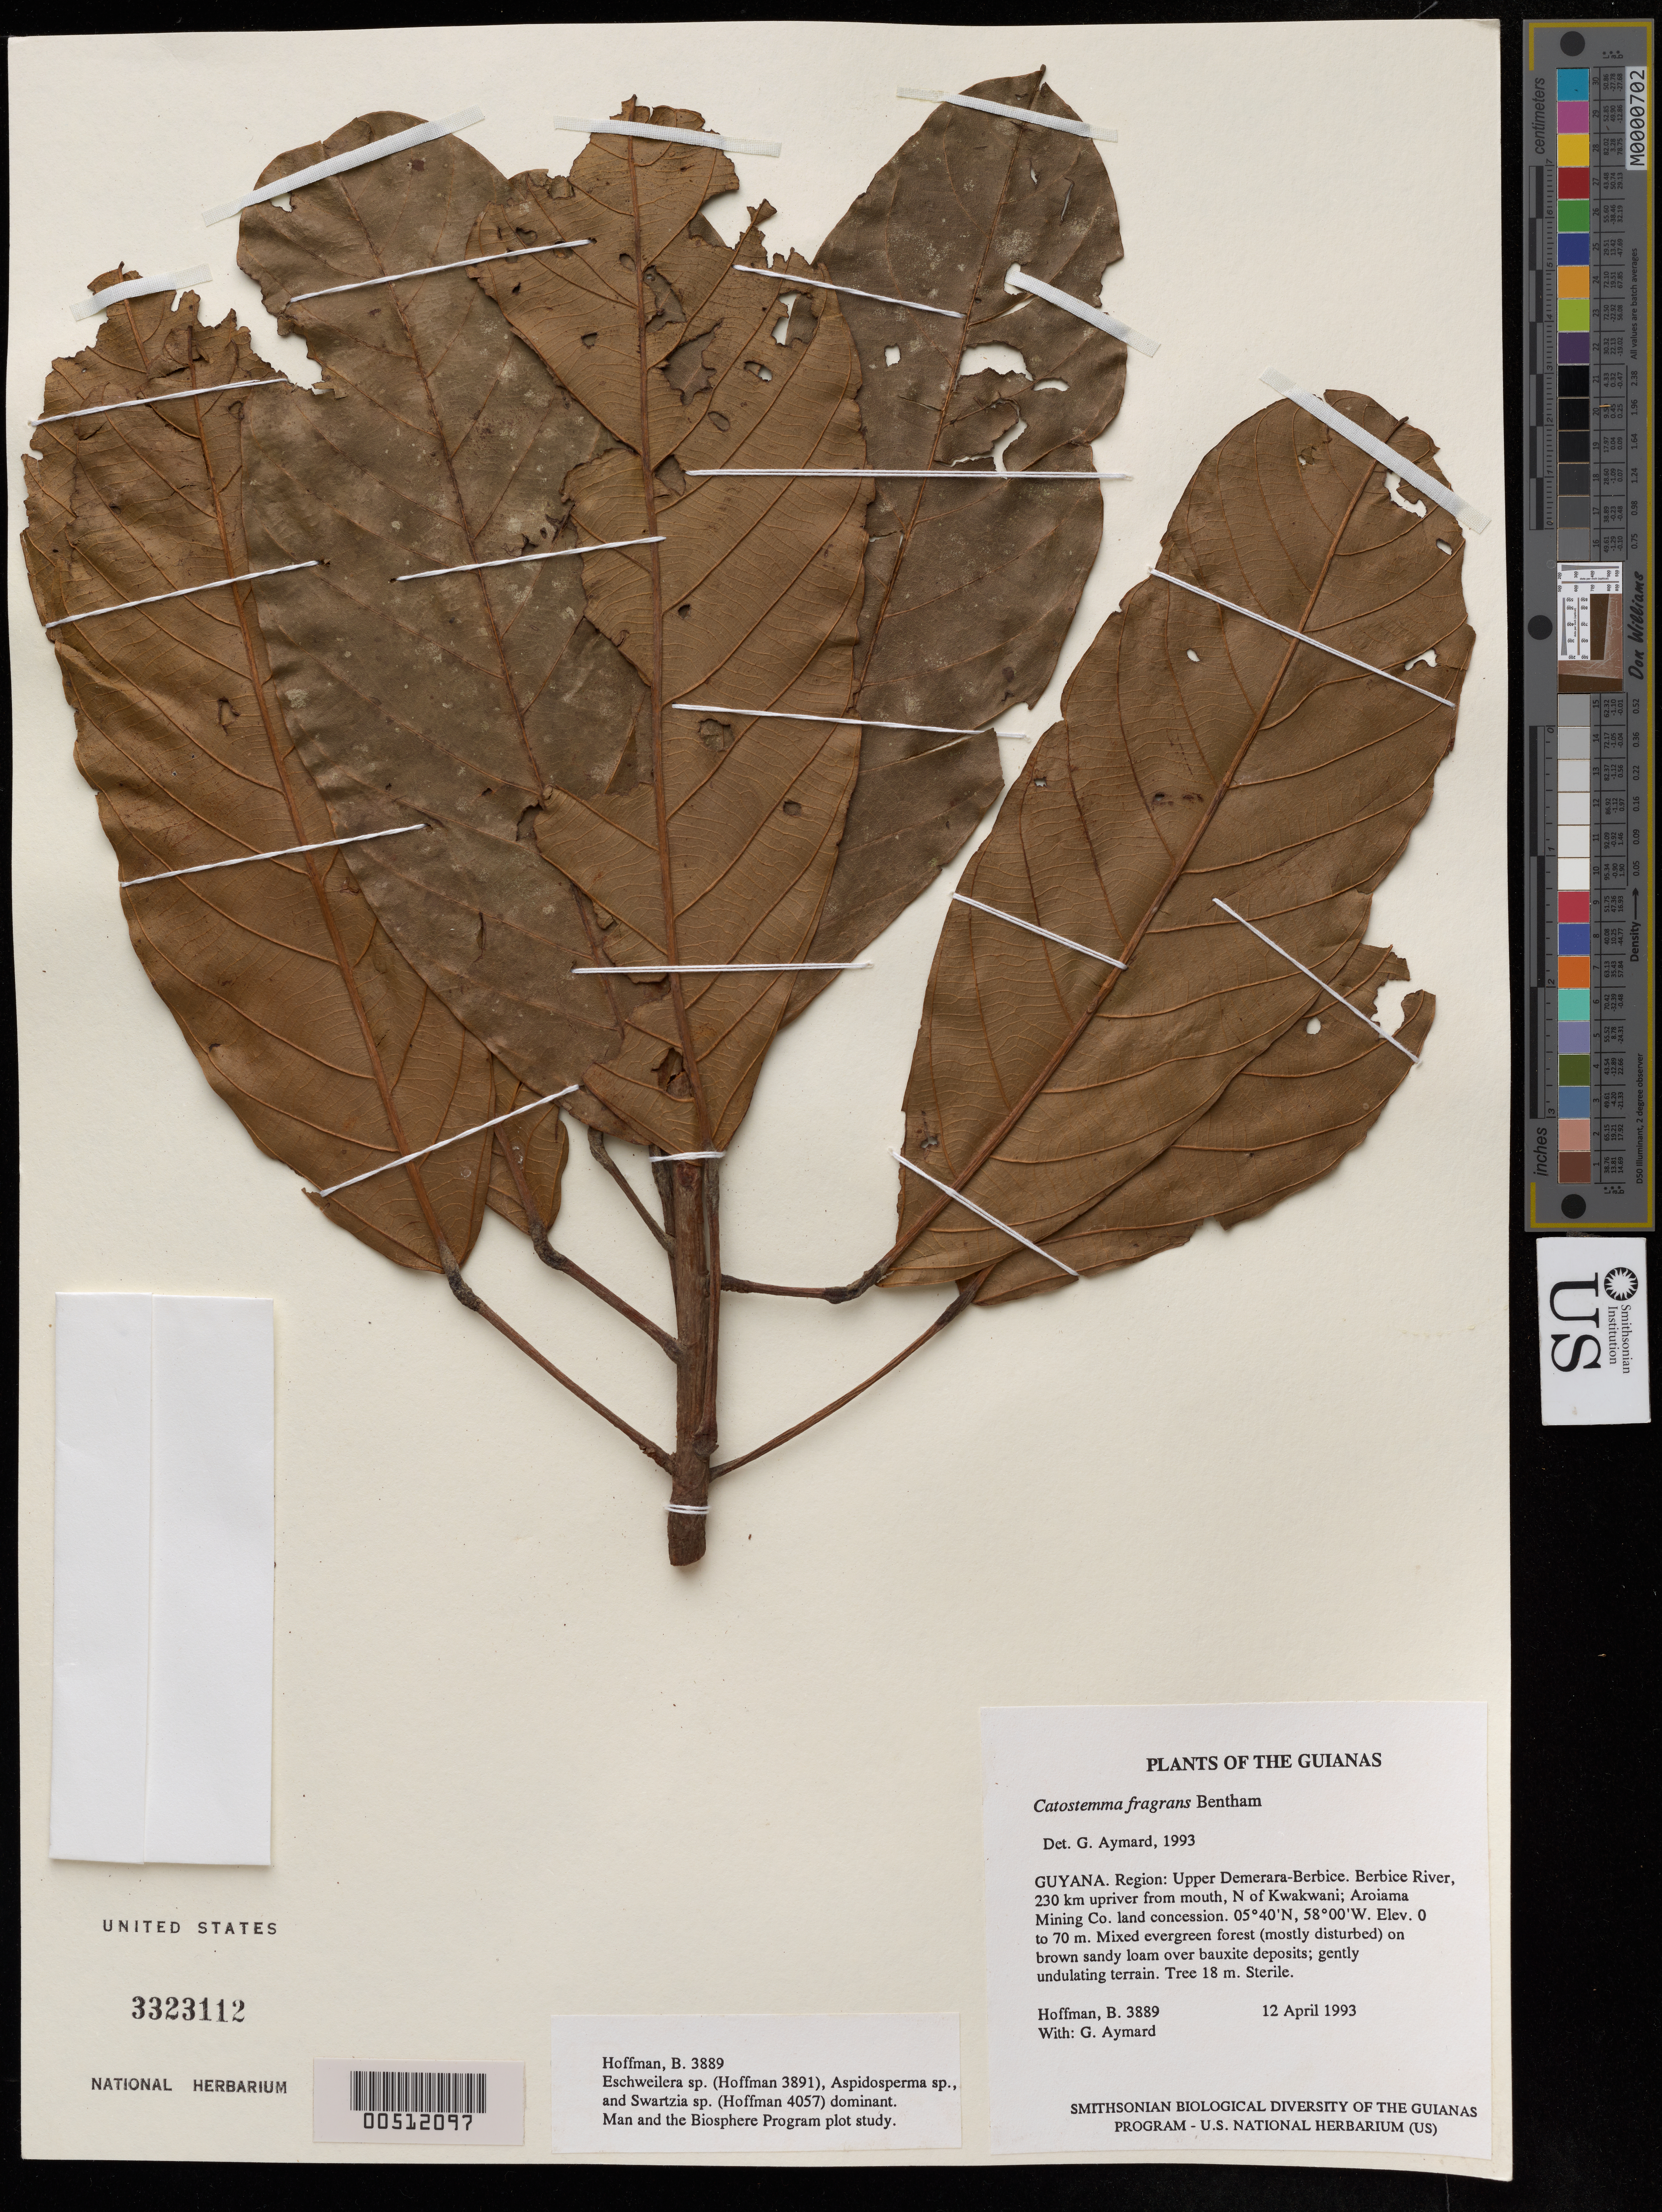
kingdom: Plantae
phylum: Tracheophyta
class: Magnoliopsida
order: Malvales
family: Malvaceae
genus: Catostemma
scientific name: Catostemma fragrans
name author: Benth.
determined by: Dorr, L. J., (BOT), Smithsonian Institution - National Museum of Natural History (UNITED STATES)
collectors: B. Hoffman & G. A. Aymard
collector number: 3889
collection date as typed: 12 April 1993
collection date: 1993-04-12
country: Guyana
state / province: U. Demerara-Berbice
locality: Berbice River, 230 km upriver from mouth, N of Kwakwani; Aroiama Mining Co. land concession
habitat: Mixed evergreen forest (mostly disturbed) on brown sandy loam over bauxite deposits; gently undulating terrain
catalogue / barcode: US 3323112